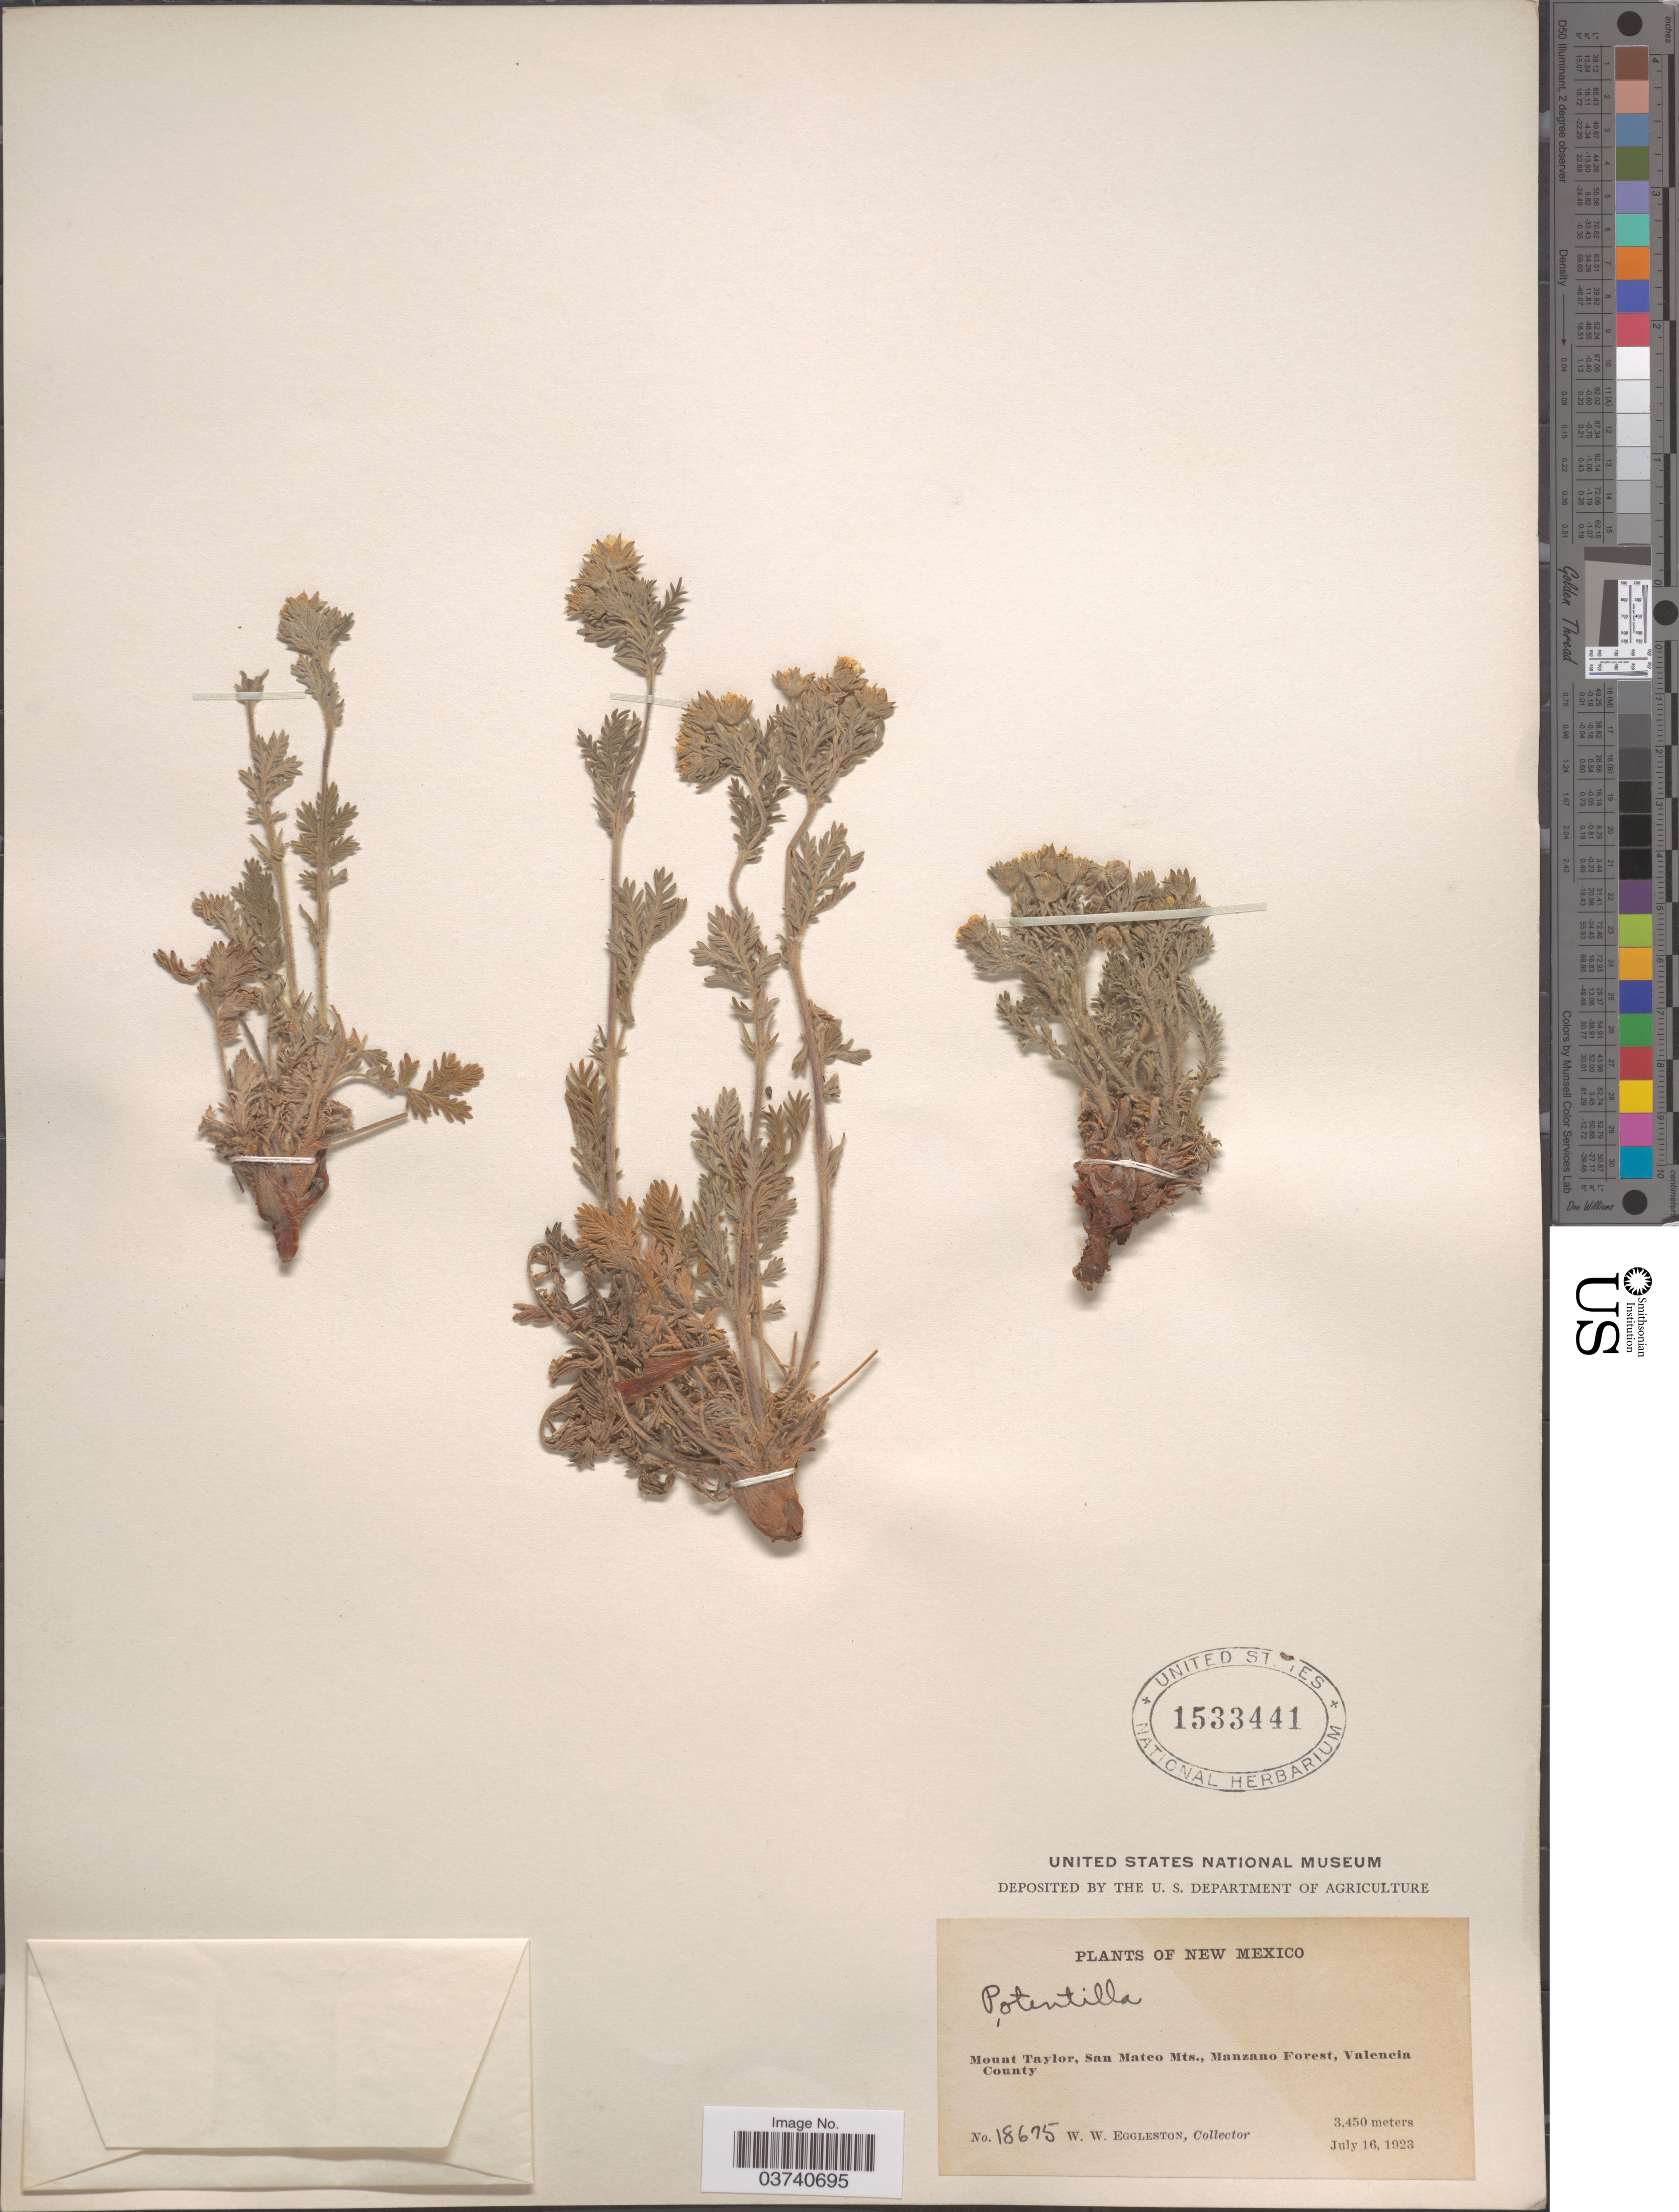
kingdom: Plantae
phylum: Tracheophyta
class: Magnoliopsida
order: Rosales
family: Rosaceae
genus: Potentilla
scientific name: Potentilla pensylvanica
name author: L.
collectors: W. W. Eggleston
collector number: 18675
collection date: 1923-07-16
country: United States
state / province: New Mexico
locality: Mount Taylor, San Mateo Mts., Manzano Forest, Valencia County.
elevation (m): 3450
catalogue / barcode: US 1533441